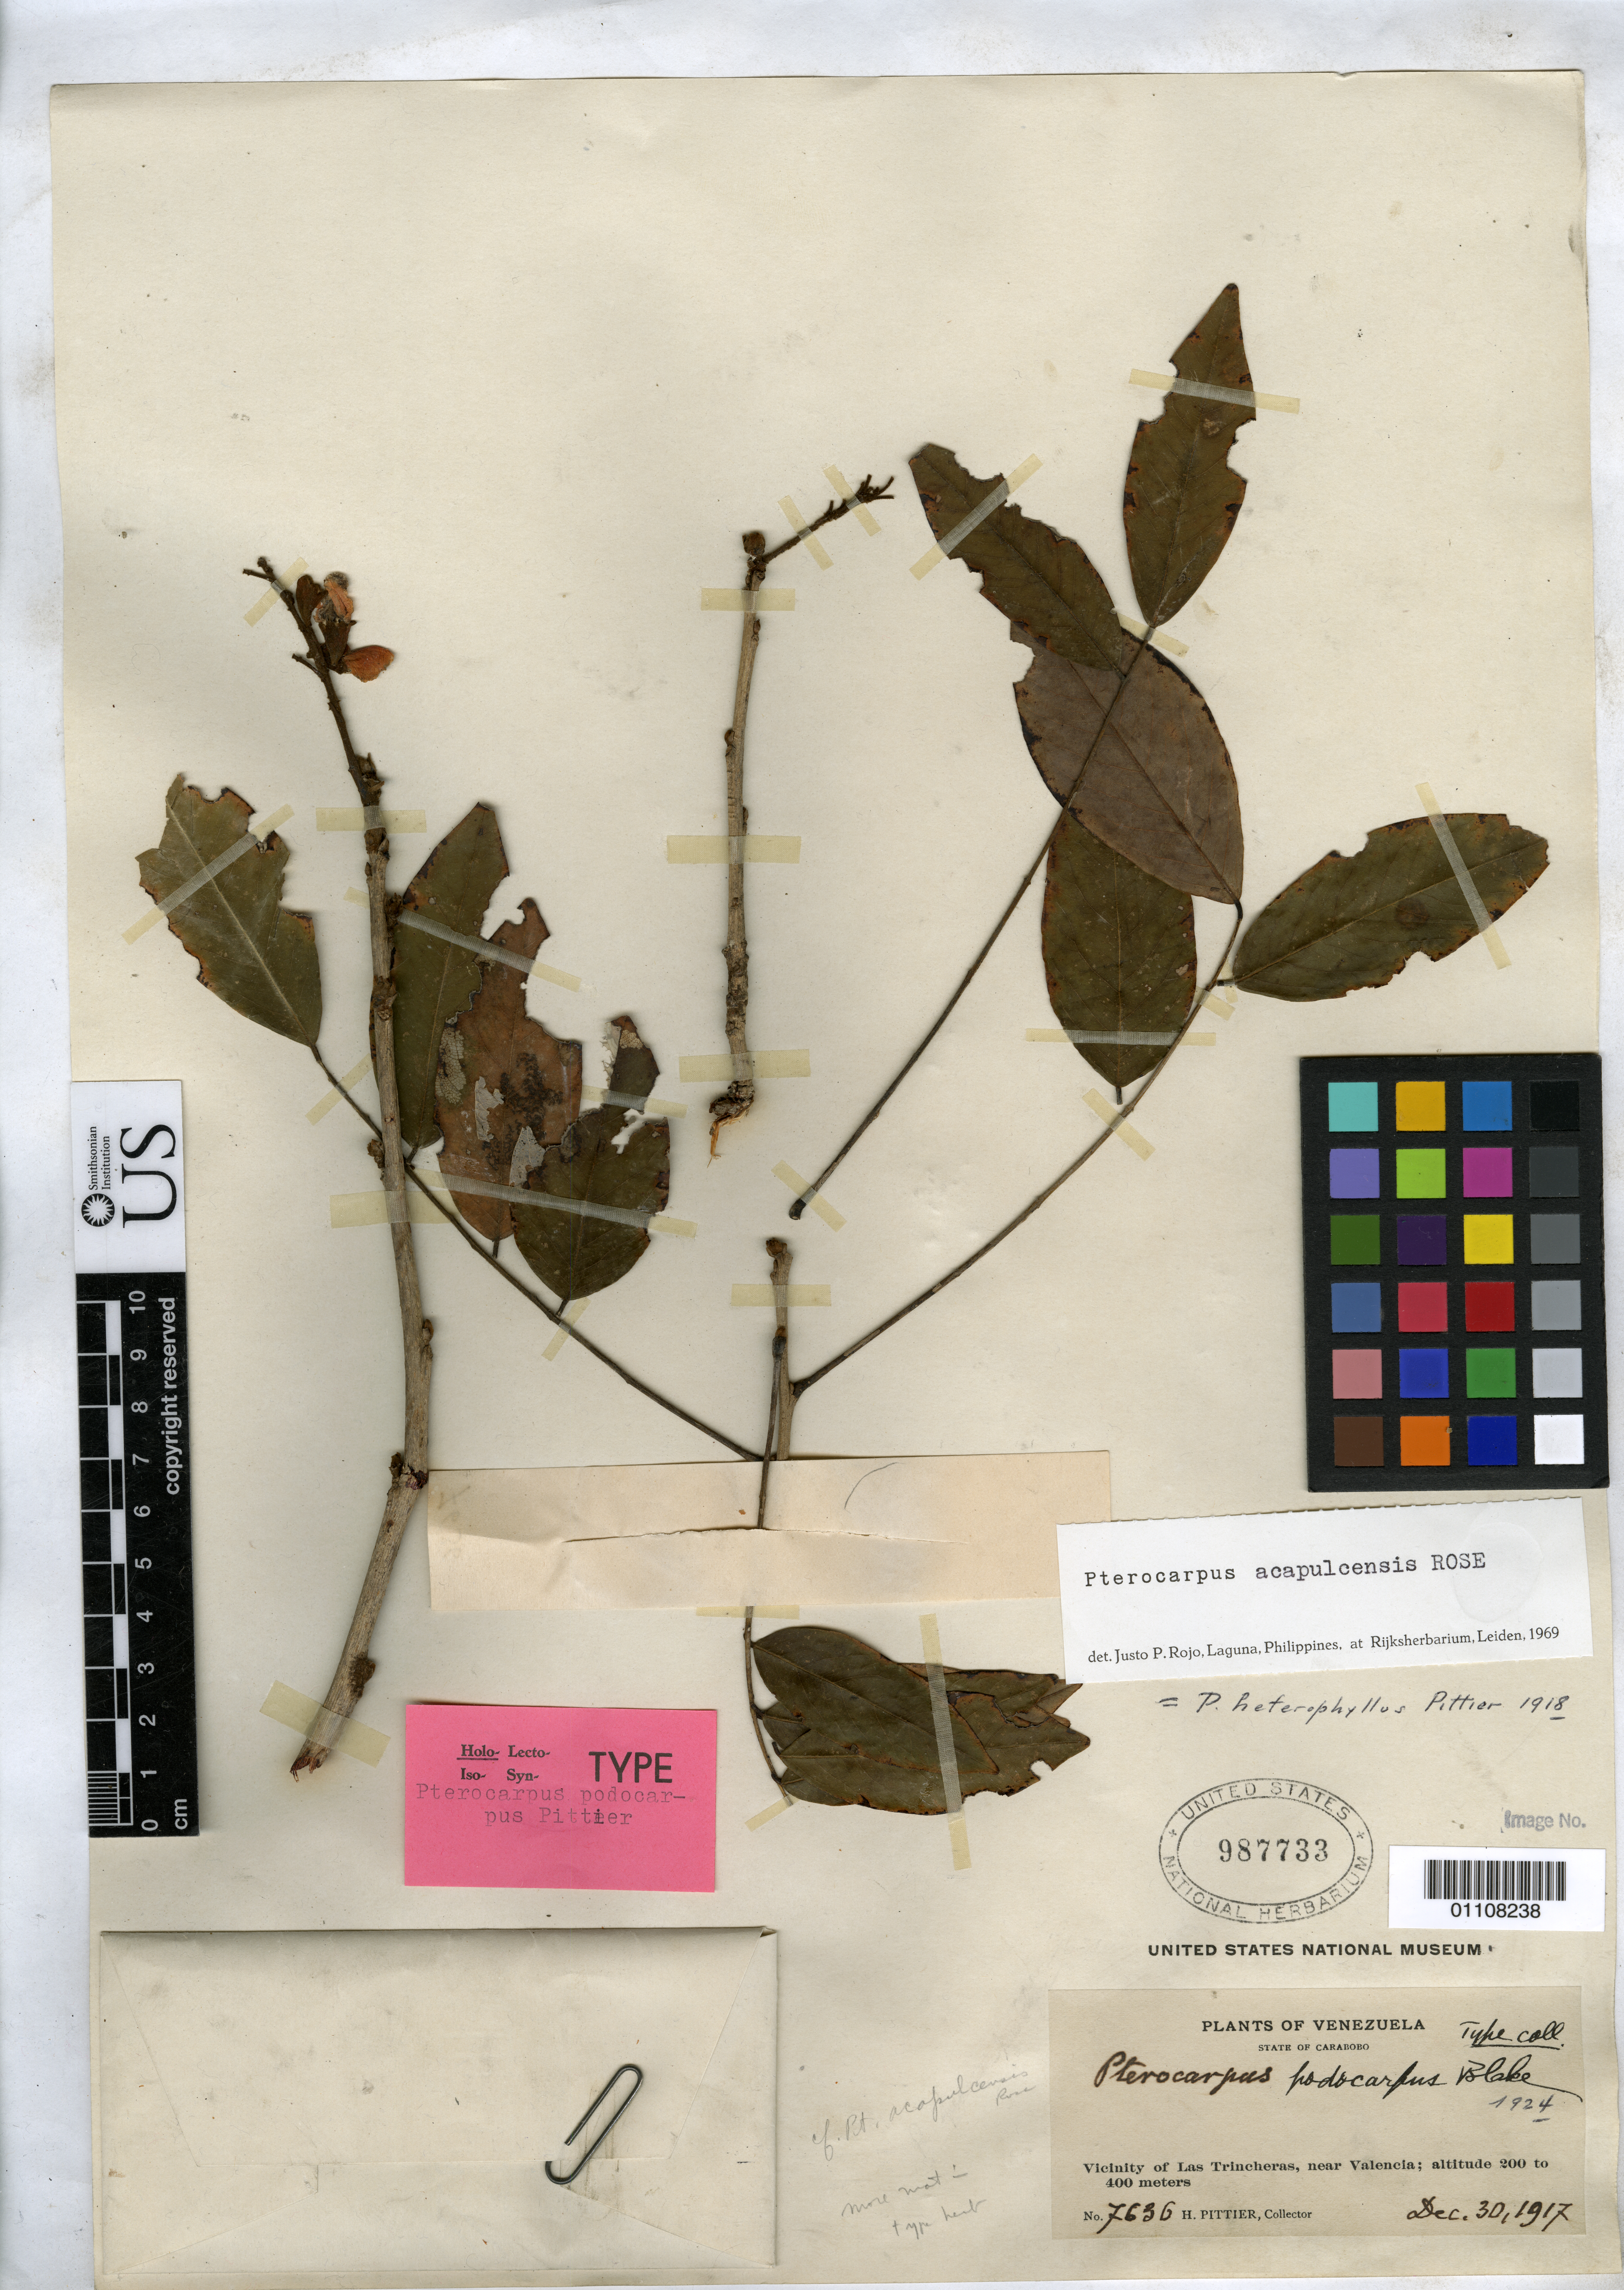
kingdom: Plantae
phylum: Tracheophyta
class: Magnoliopsida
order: Fabales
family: Fabaceae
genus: Pterocarpus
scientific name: Pterocarpus podocarpus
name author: S.F. Blake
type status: Isotype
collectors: H. F. Pittier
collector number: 7636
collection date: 1917-12-30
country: Venezuela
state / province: Valencia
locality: vicinity of Las Trincheras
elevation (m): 200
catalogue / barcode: US 987733